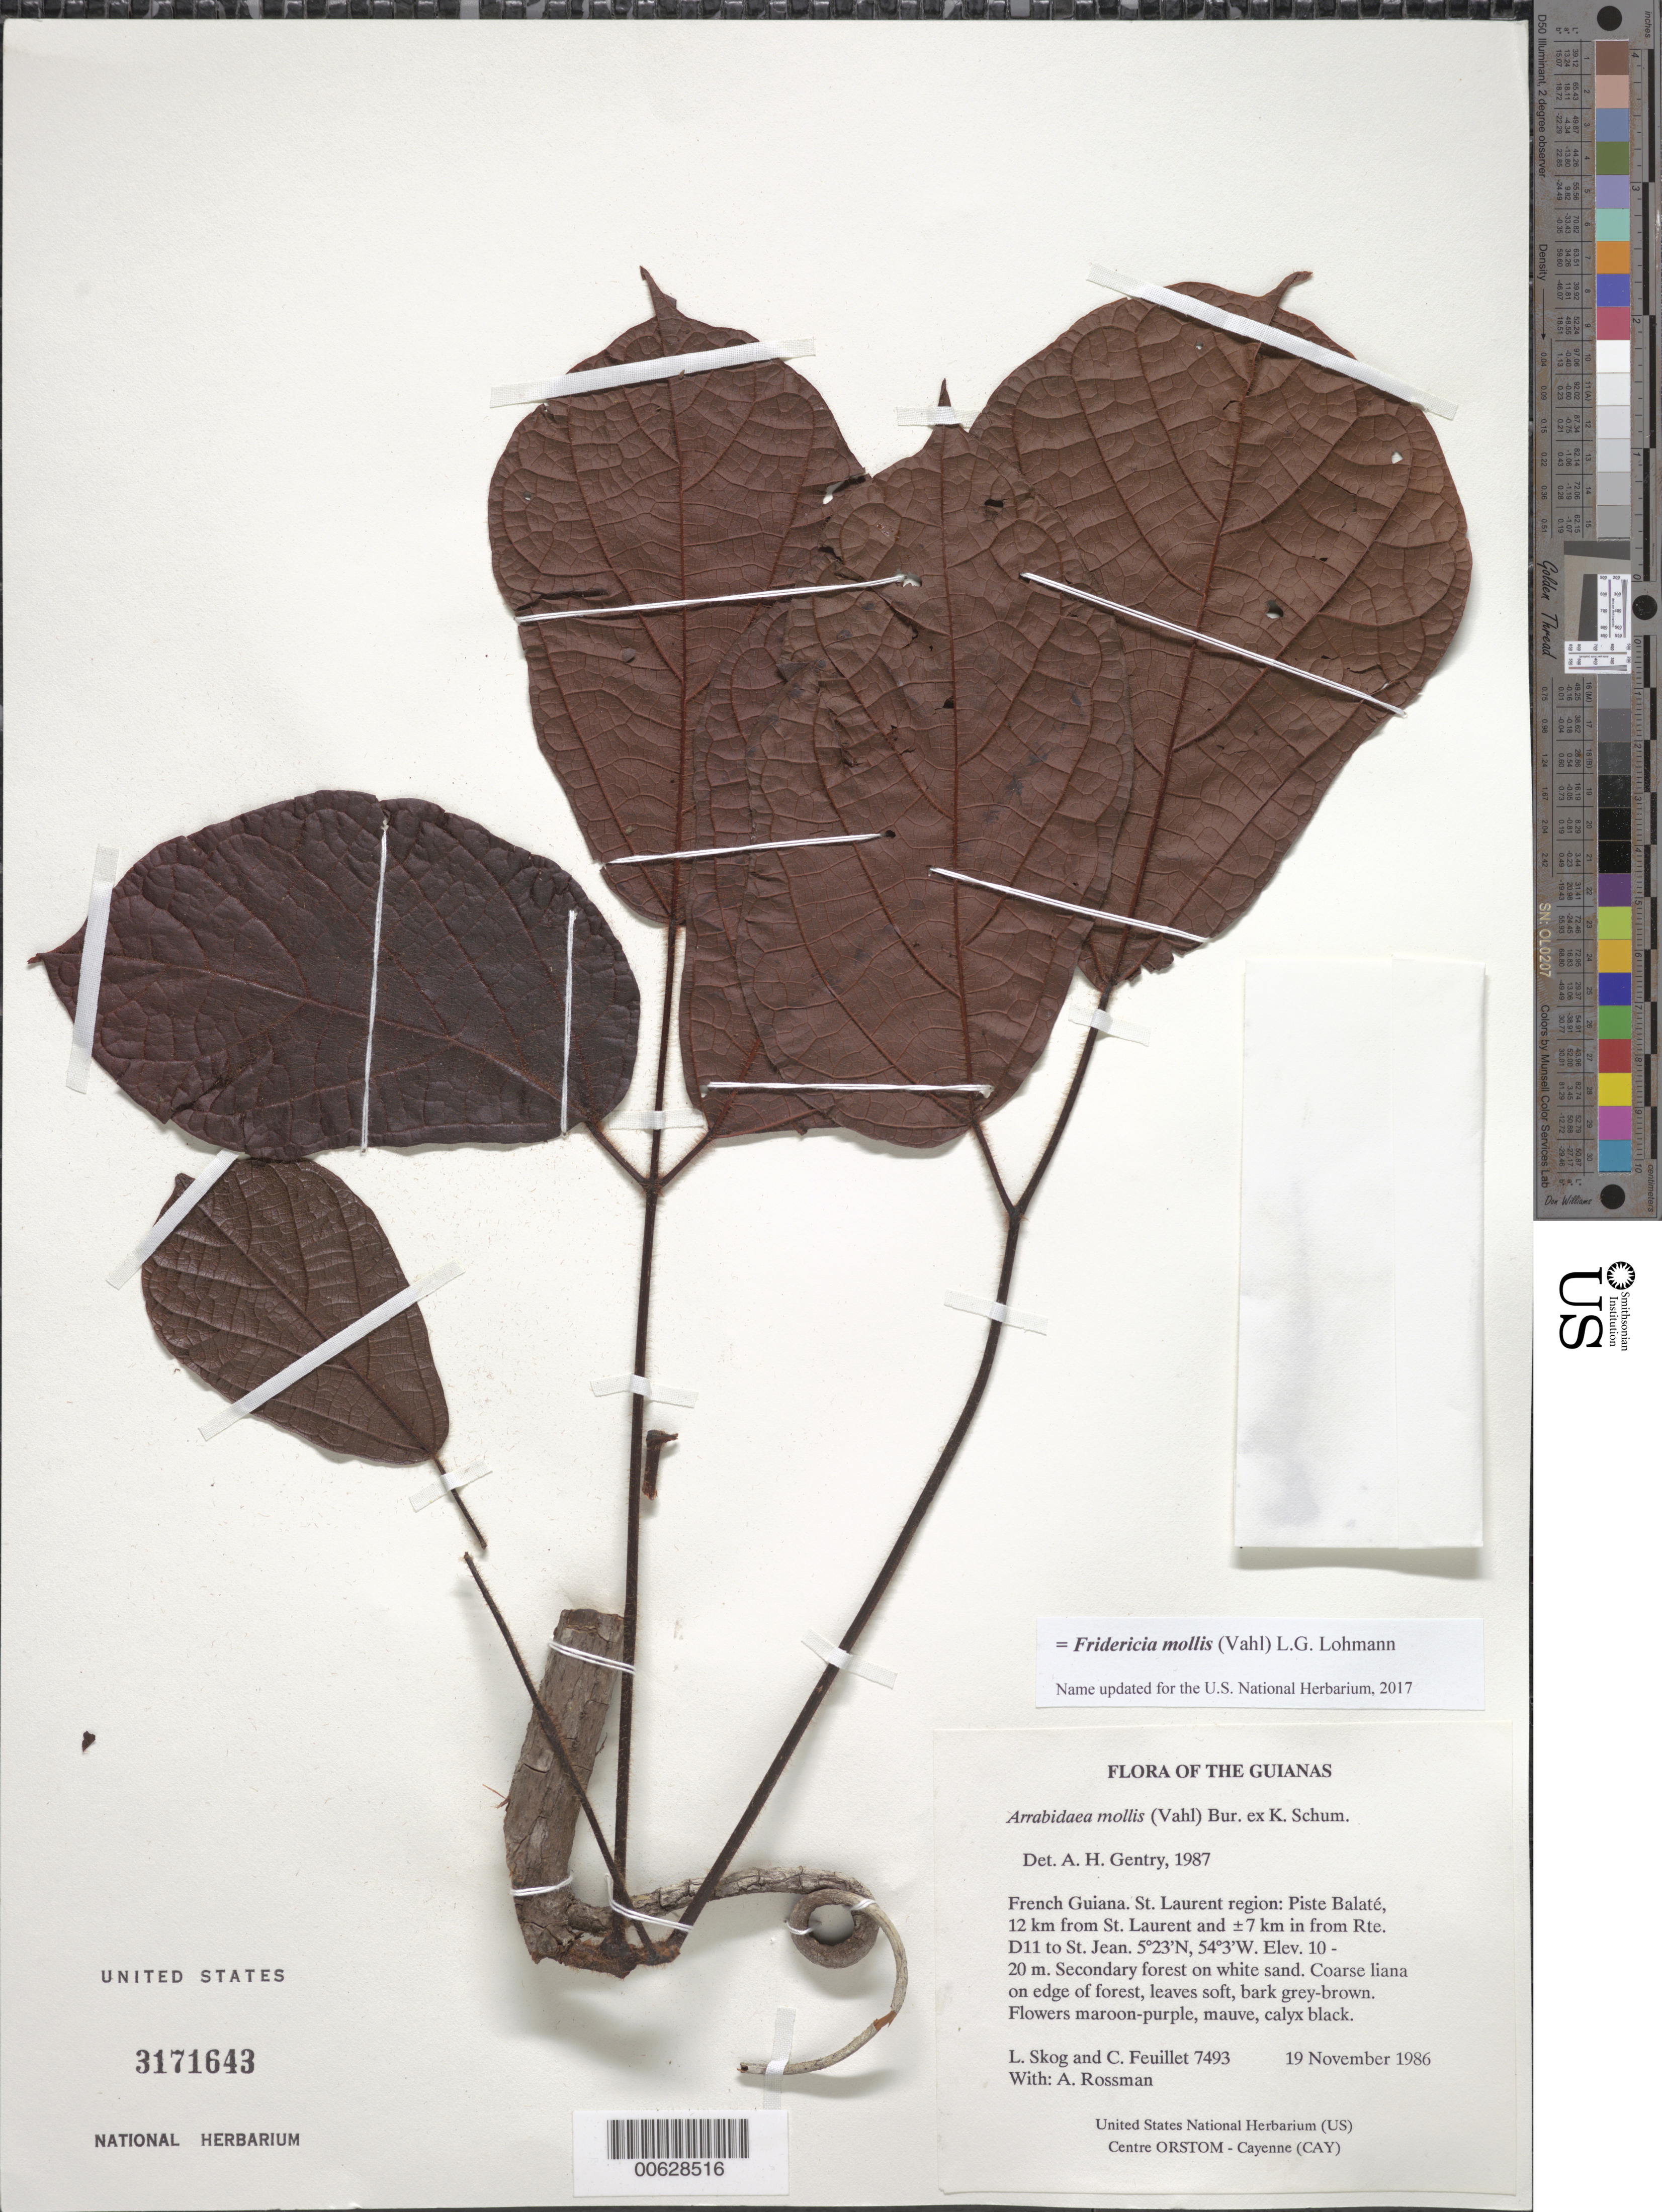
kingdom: Plantae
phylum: Tracheophyta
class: Magnoliopsida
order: Lamiales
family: Bignoniaceae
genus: Fridericia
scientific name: Fridericia mollis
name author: (Vahl) L.G. Lohmann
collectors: L. E. Skog, C. Feuillet & A. Rossman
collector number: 7493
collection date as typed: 19 November 1986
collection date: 1986-11-19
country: French Guiana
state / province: Saint-Laurent-du-Maroni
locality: Piste Balaté, 12 km from St. Laurent and ±7 km in from Rte. D11 to St. Jean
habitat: Secondary forest on white sand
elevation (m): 10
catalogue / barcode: US 3171643